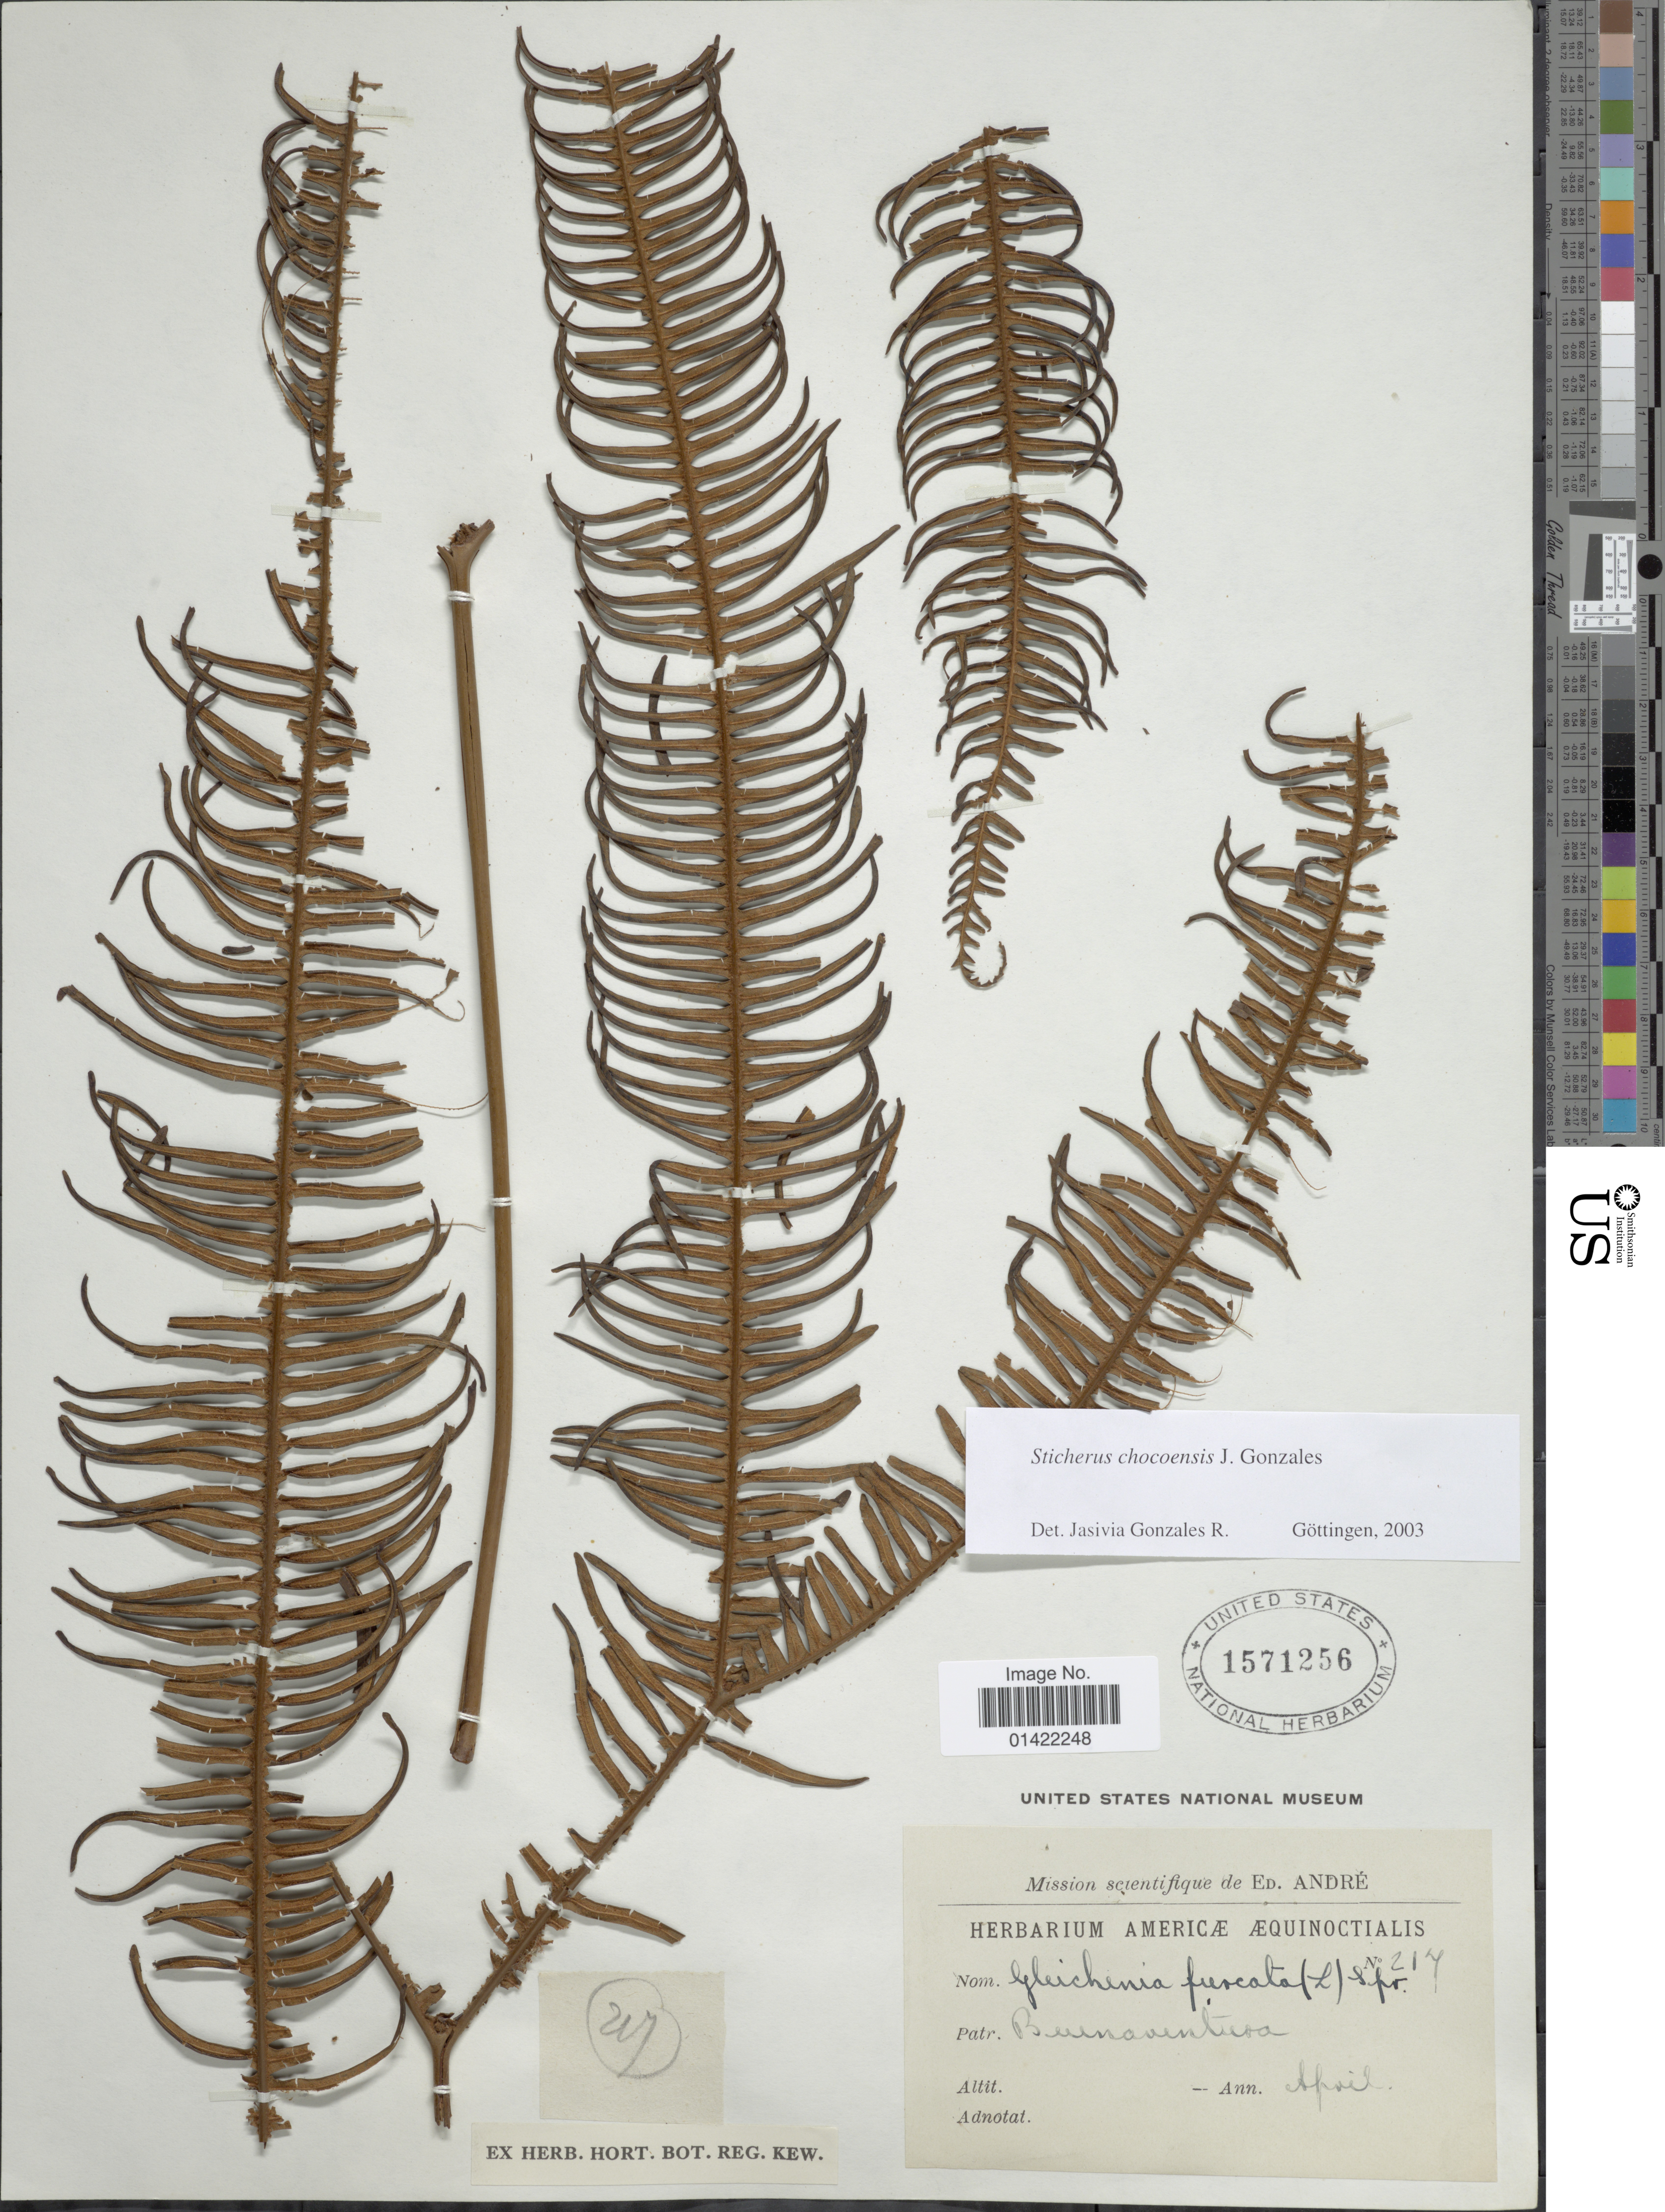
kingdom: Plantae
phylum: Tracheophyta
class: Polypodiopsida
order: Gleicheniales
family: Gleicheniaceae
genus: Sticherus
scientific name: Sticherus chocoensis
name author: J. Gonzales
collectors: E. Andre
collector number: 214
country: Colombia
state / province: Valle del Cauca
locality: Buenaventura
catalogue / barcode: US 1571256